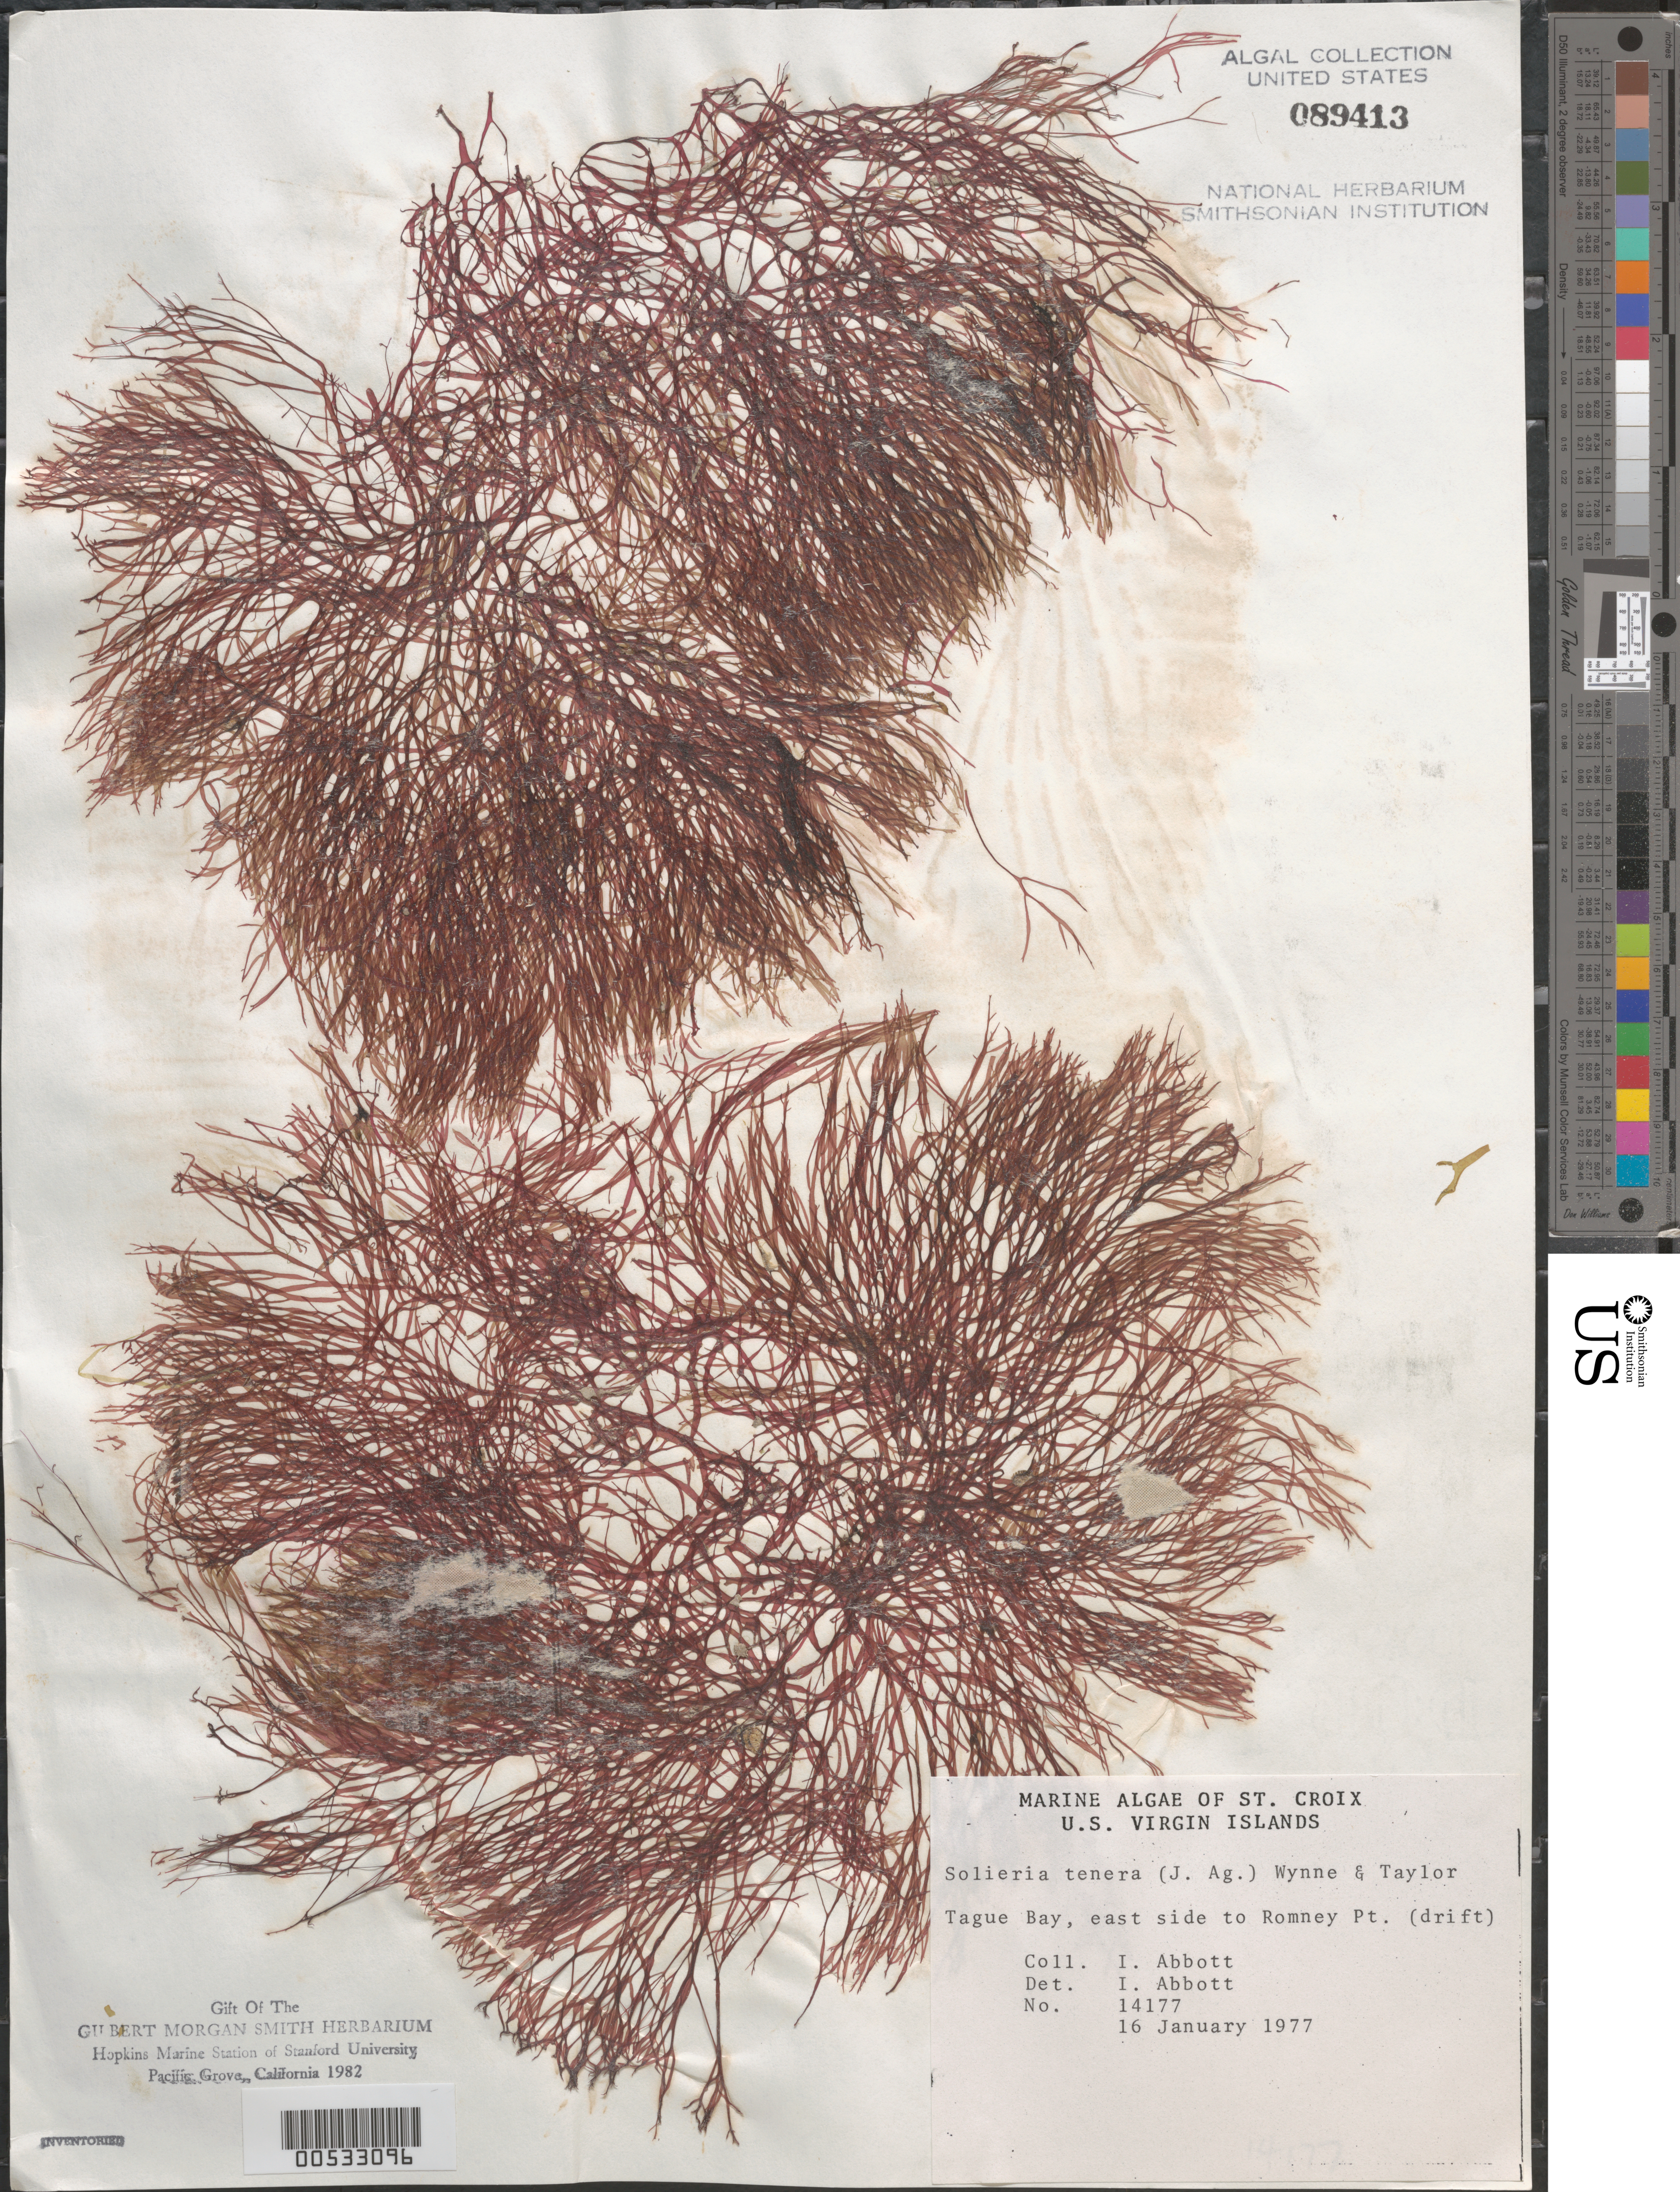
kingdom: Plantae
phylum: Rhodophyta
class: Florideophyceae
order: Gigartinales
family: Solieriaceae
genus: Solieria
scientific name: Solieria filiformis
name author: (Kütz.) P.W. Gabrielson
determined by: Algae name updating Project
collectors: I. A. Abbott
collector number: IAA 14177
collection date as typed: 16 Jan 1977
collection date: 1977-01-16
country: U.S. Virgin Islands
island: St. Croix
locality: Tague Bay, Romney Point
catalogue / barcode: US 89413